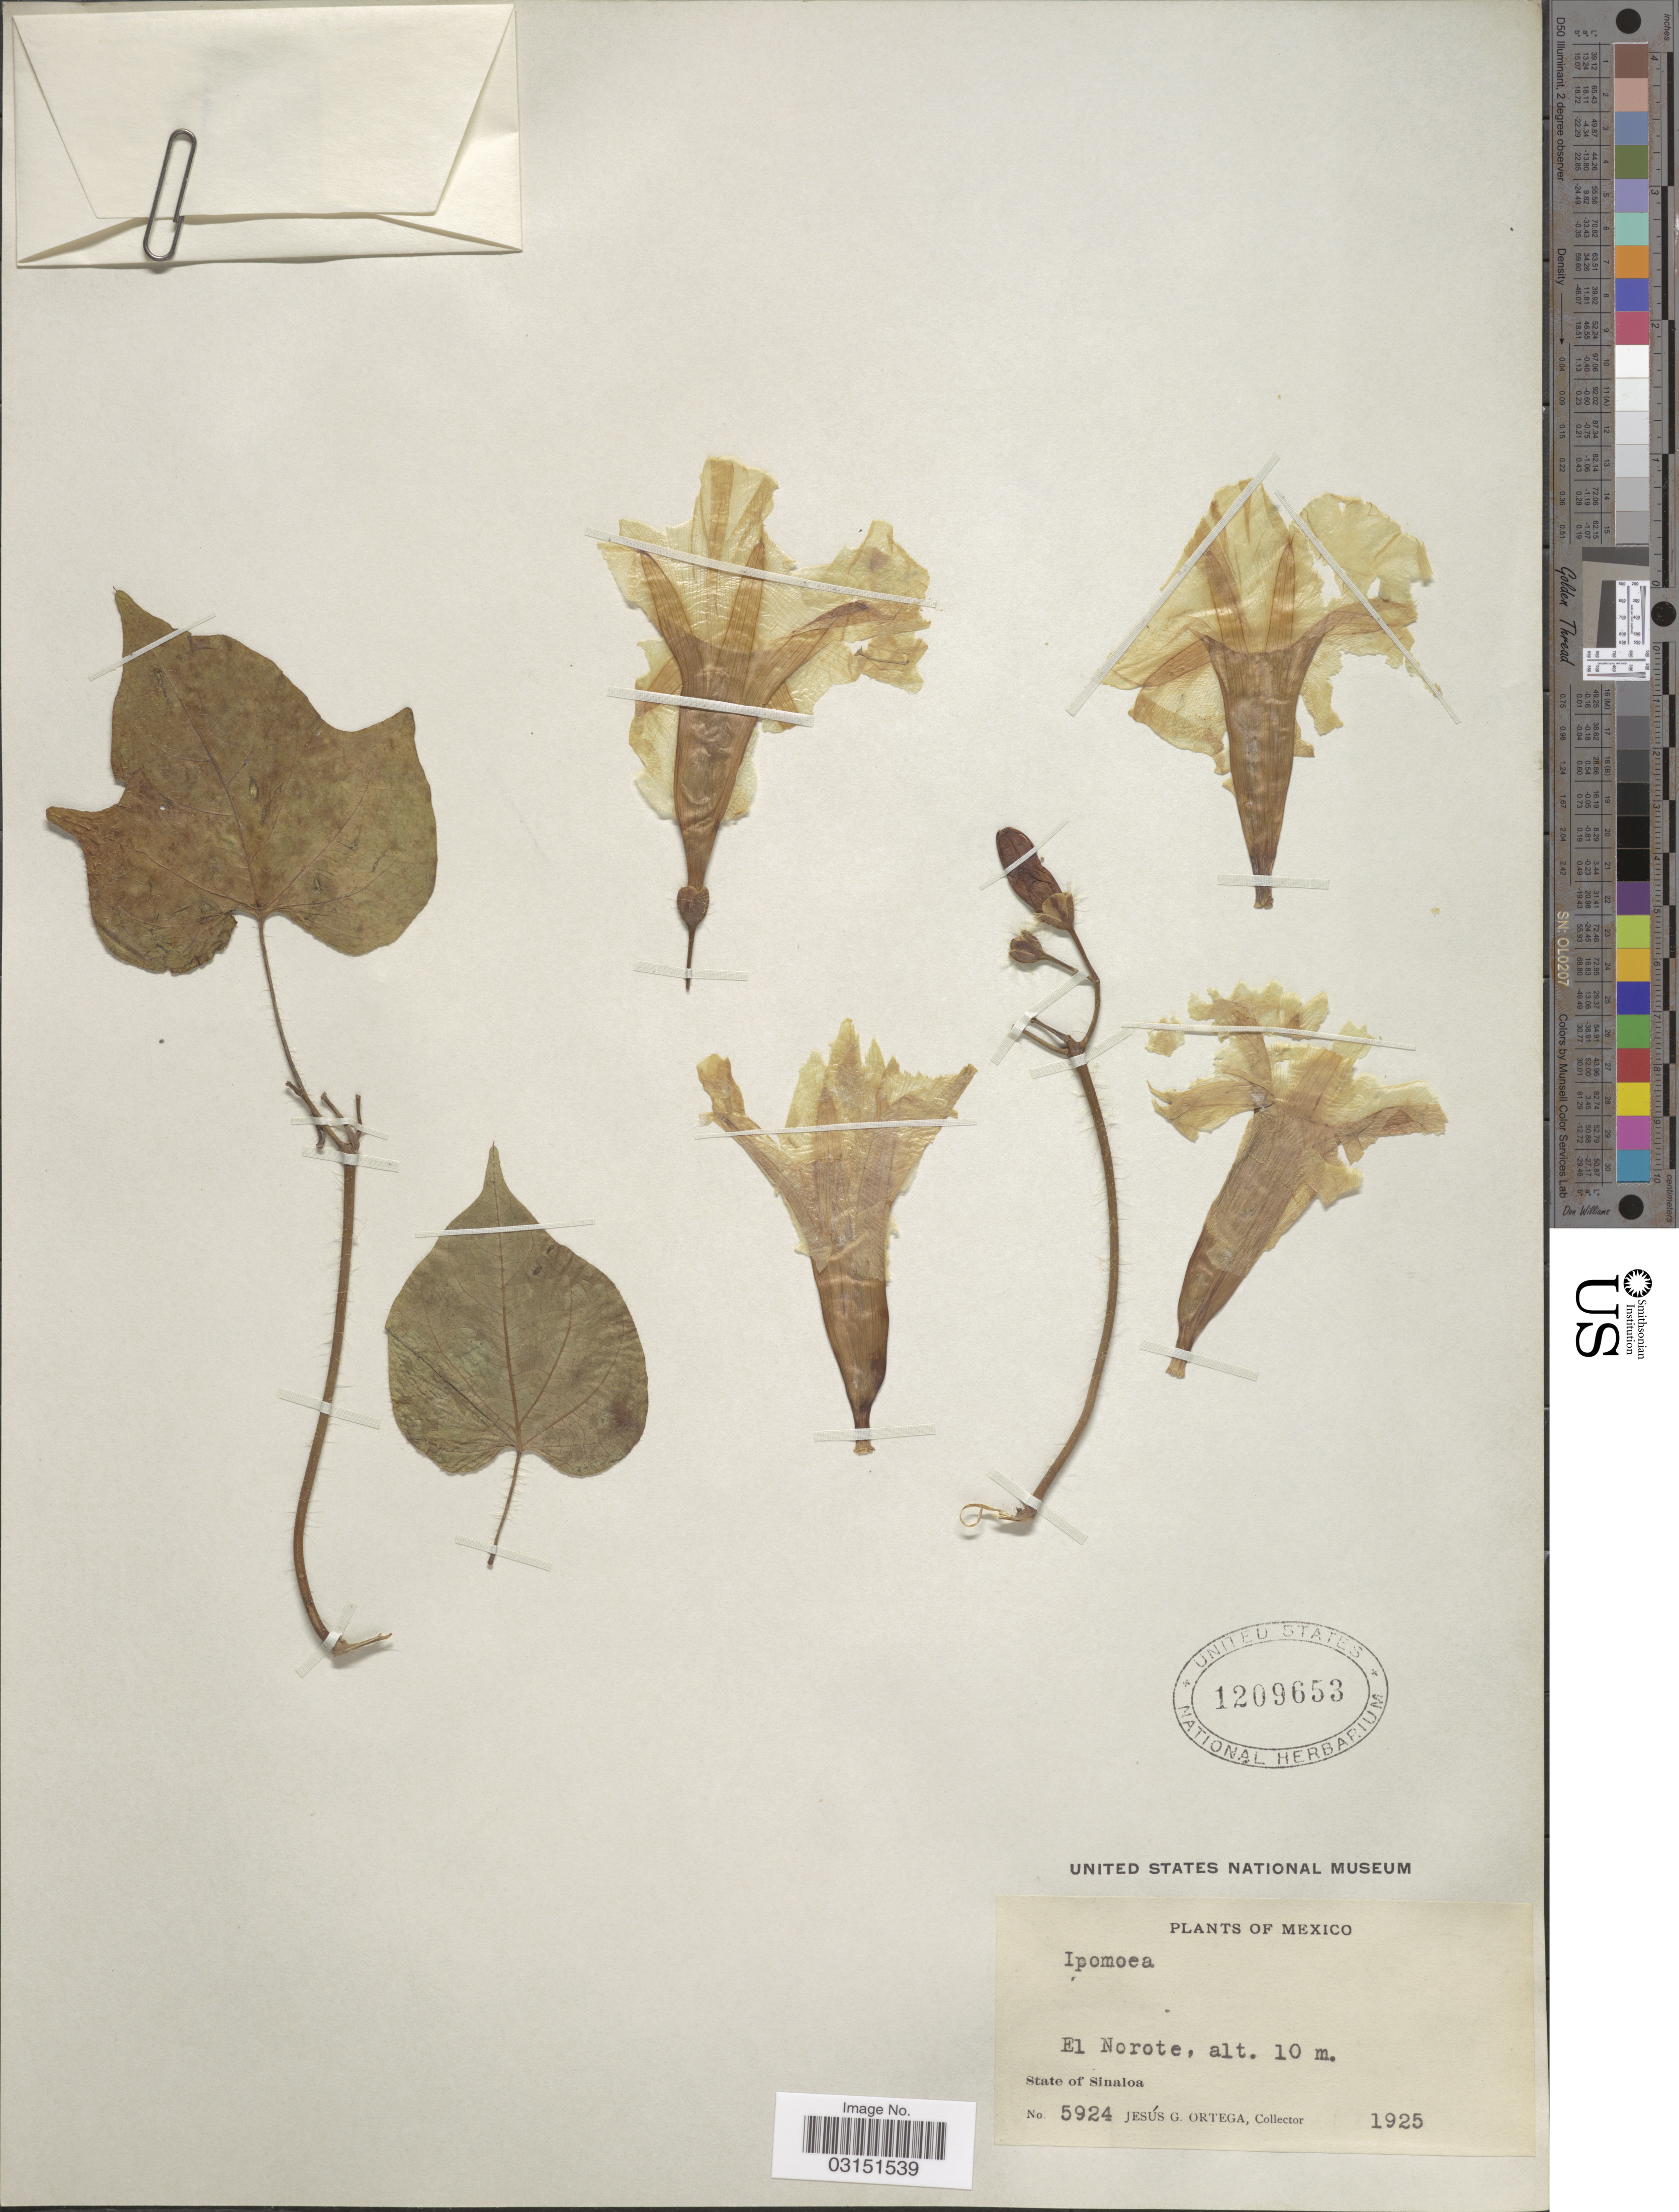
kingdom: Plantae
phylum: Tracheophyta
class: Magnoliopsida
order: Solanales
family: Convolvulaceae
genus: Ipomoea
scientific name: Ipomoea suaveolens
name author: (M. Martens & Galeotti) Hemsl.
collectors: J. Ortega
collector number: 5924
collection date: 1925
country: Mexico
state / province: Sinaloa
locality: El Norote.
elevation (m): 10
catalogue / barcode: US 1209653